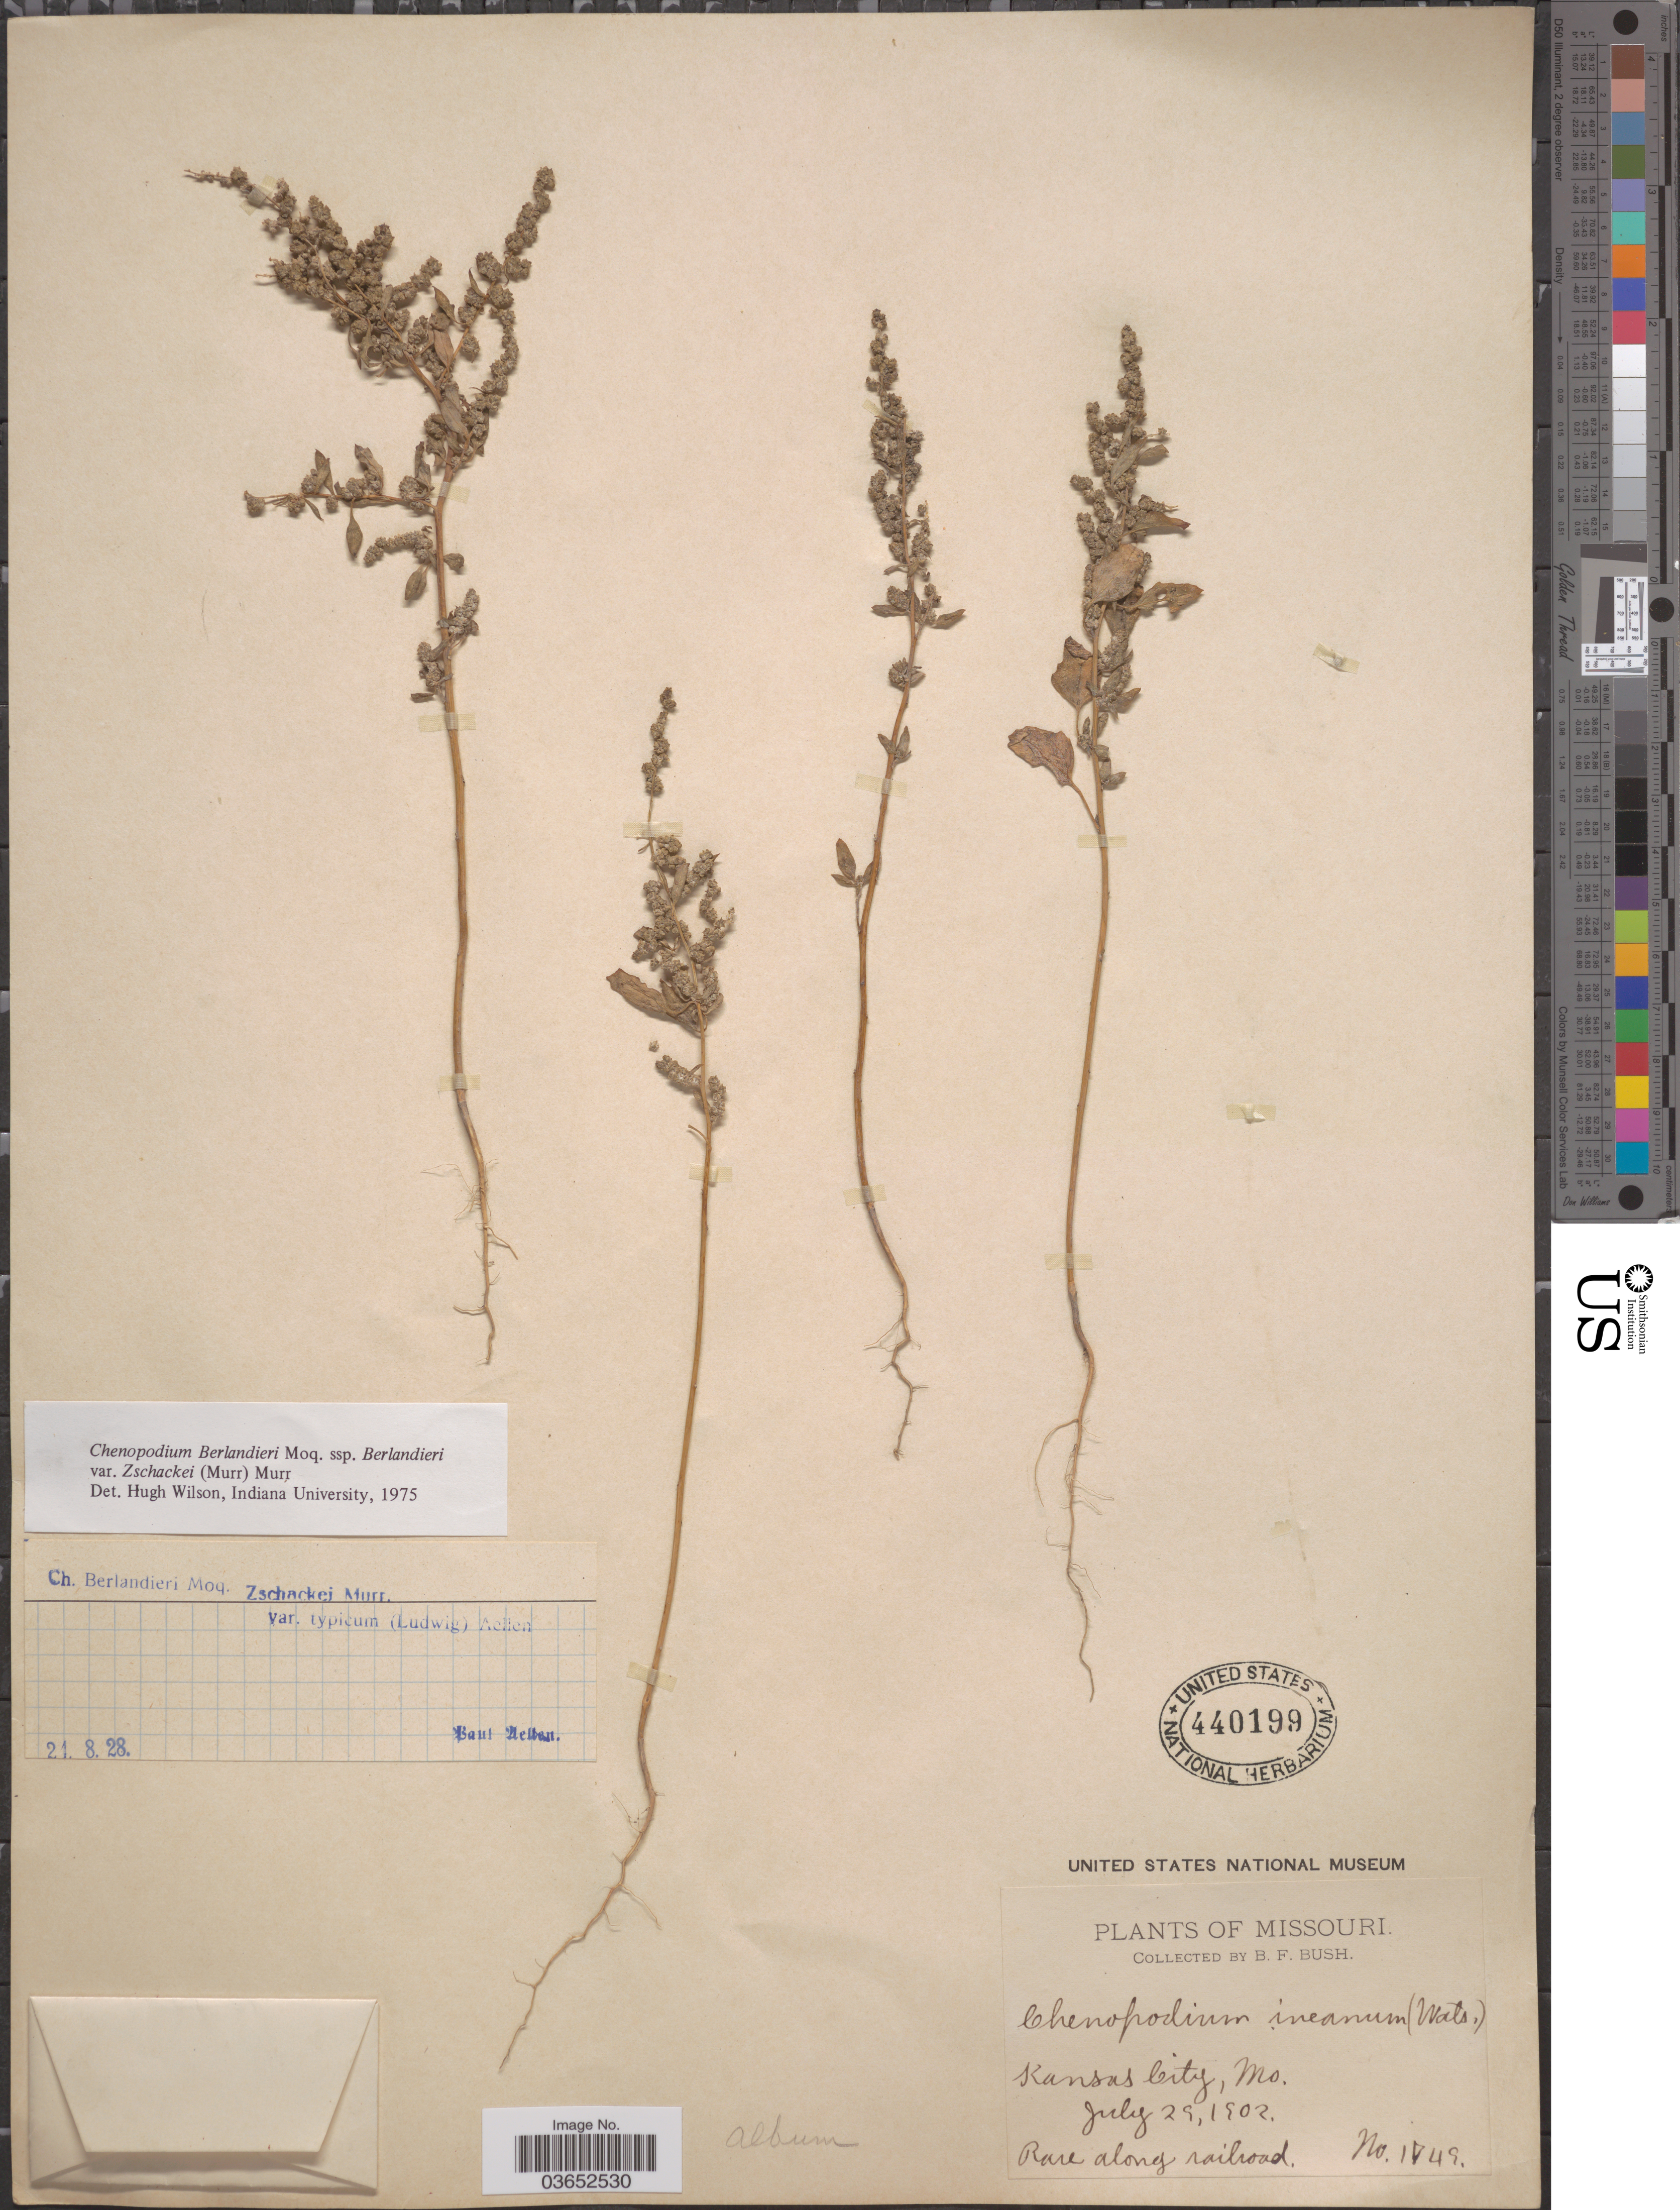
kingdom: Plantae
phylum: Tracheophyta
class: Magnoliopsida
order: Caryophyllales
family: Amaranthaceae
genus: Chenopodium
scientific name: Chenopodium berlandieri var. typicum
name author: A. Ludw. ex Graebn.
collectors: B. F. Bush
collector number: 1749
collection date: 1902-07-29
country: United States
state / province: Missouri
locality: Kansas City.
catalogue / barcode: US 440199